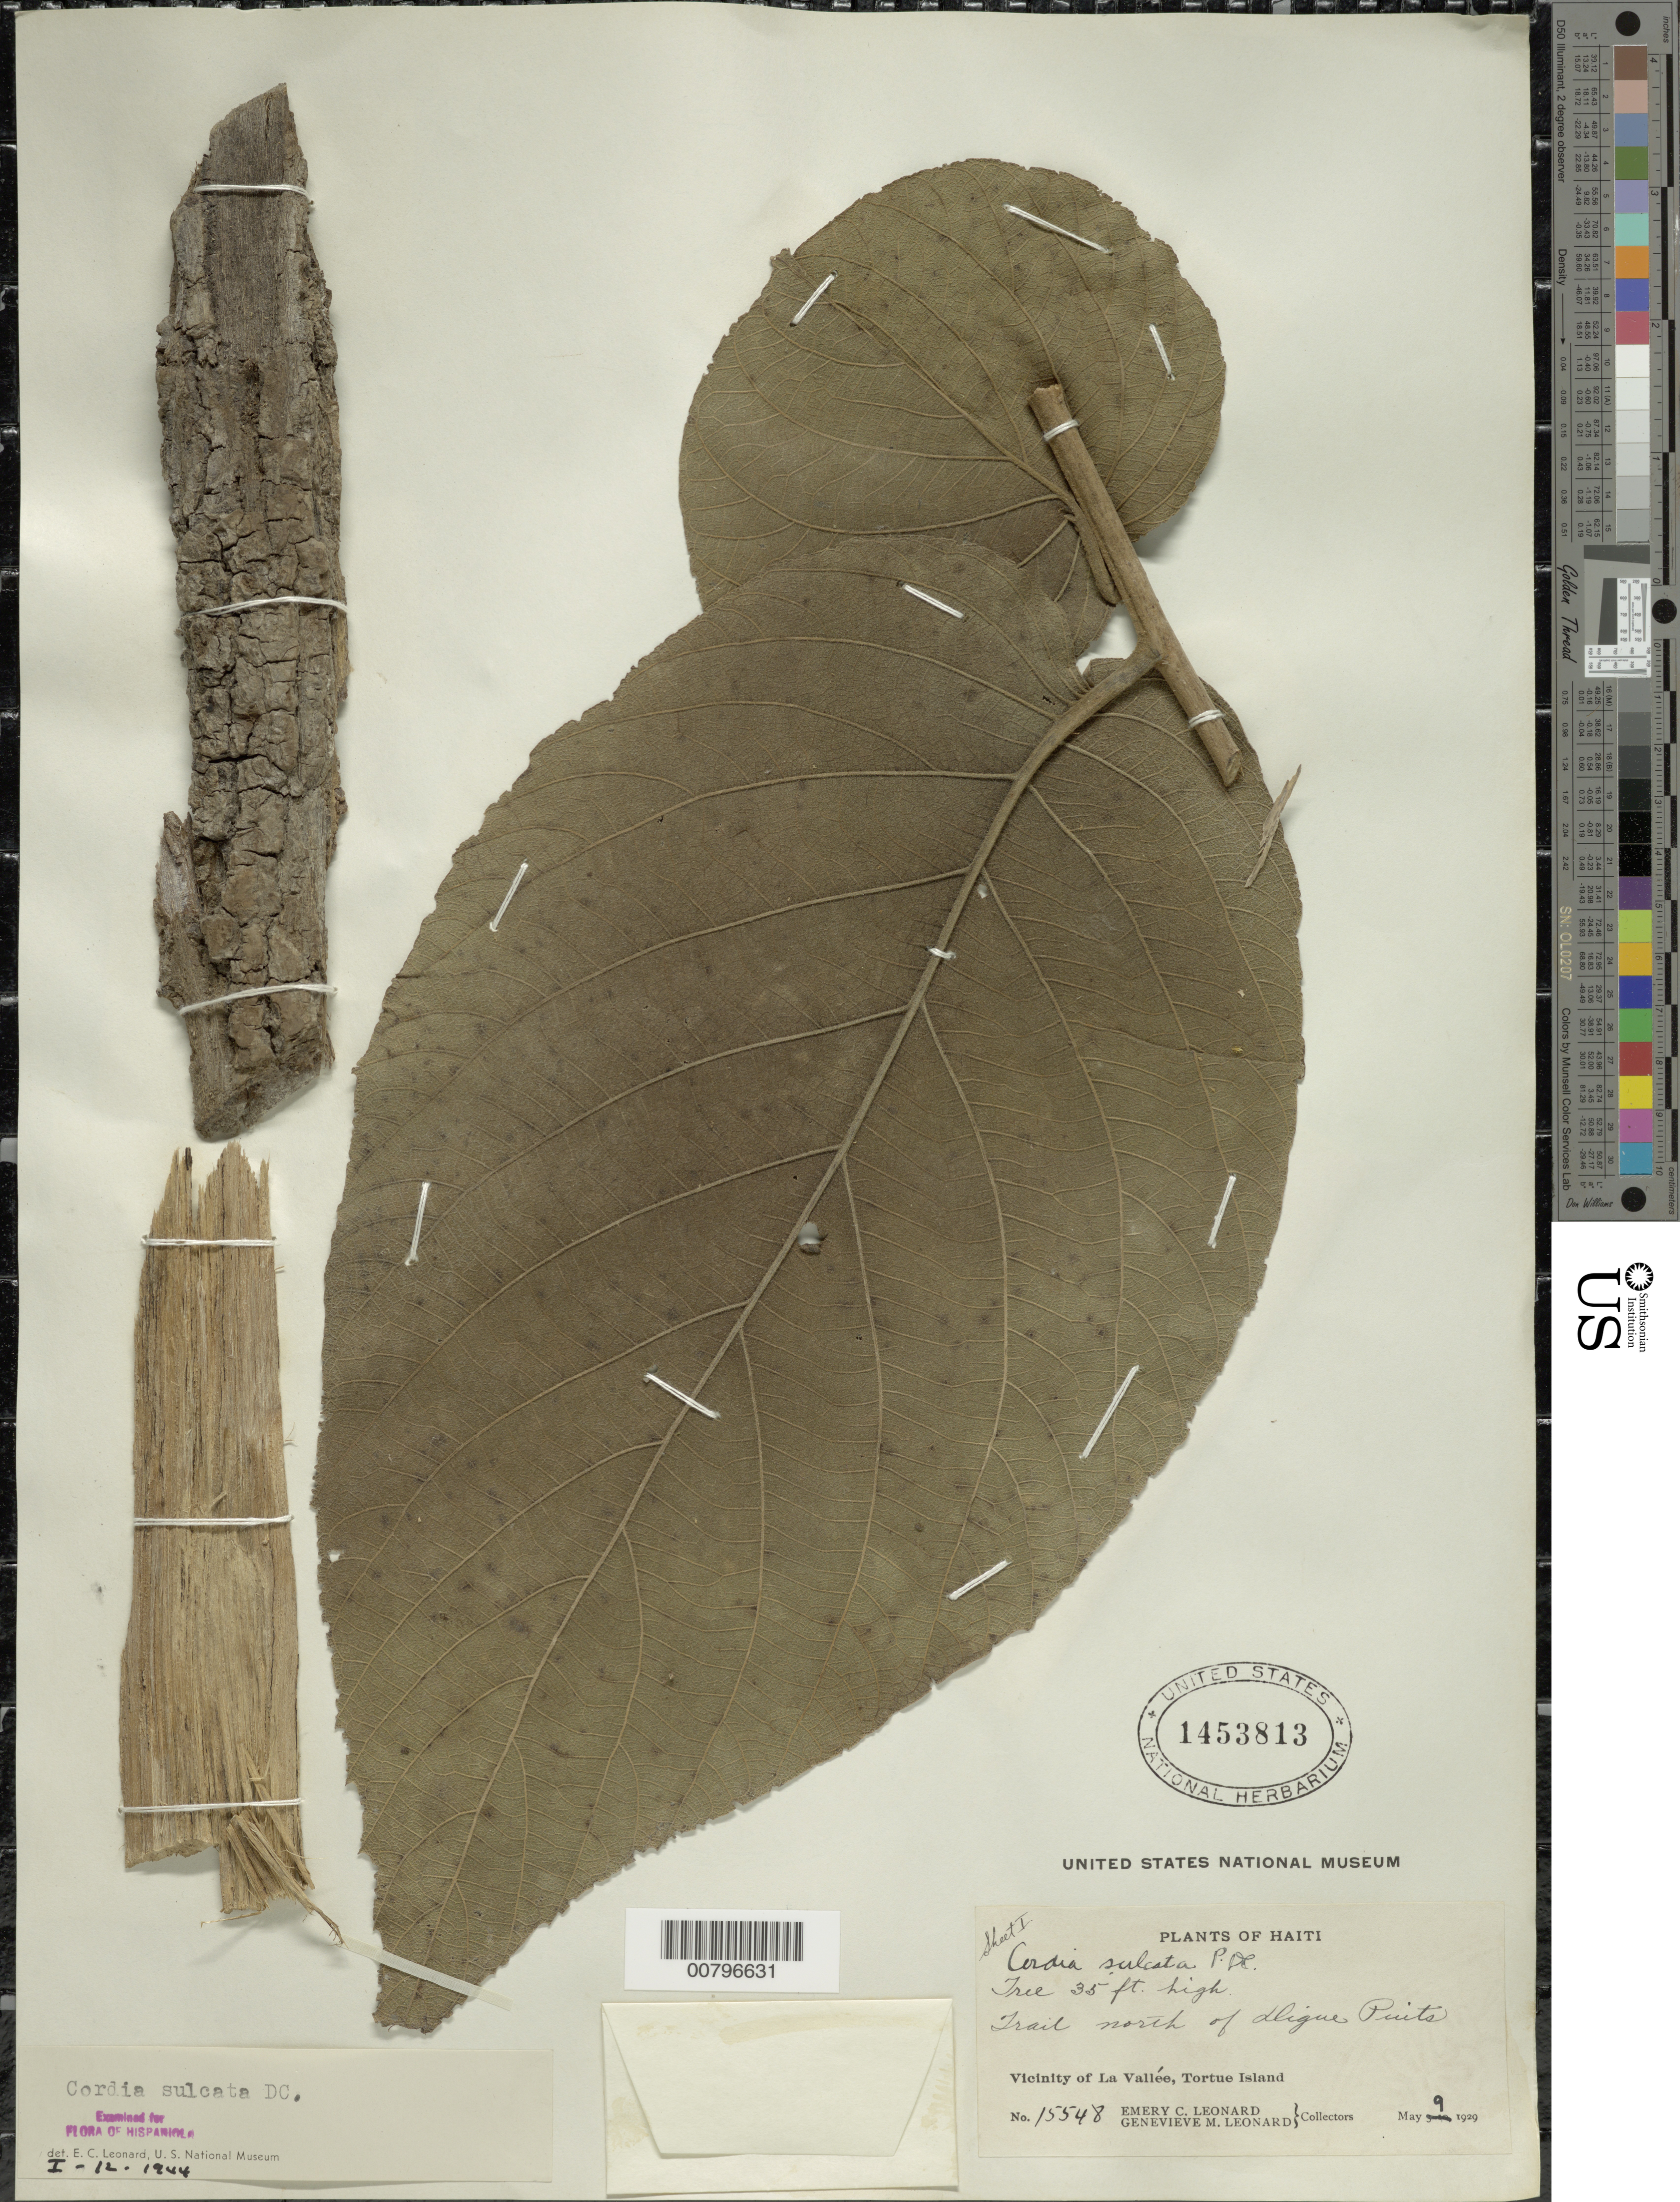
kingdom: Plantae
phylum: Tracheophyta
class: Magnoliopsida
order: Boraginales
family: Cordiaceae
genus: Cordia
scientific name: Cordia sulcata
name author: DC.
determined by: Leonard, Emery C., (US)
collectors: E. C. Leonard & G. M. Leonard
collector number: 15548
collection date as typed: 09 May 1929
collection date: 1929-05-09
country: Haiti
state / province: Nord-Óuest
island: Île de la Tortue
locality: Tortue Island, Vicinity of La Vallée, trail north of Dique Puits.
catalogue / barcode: US 1453813